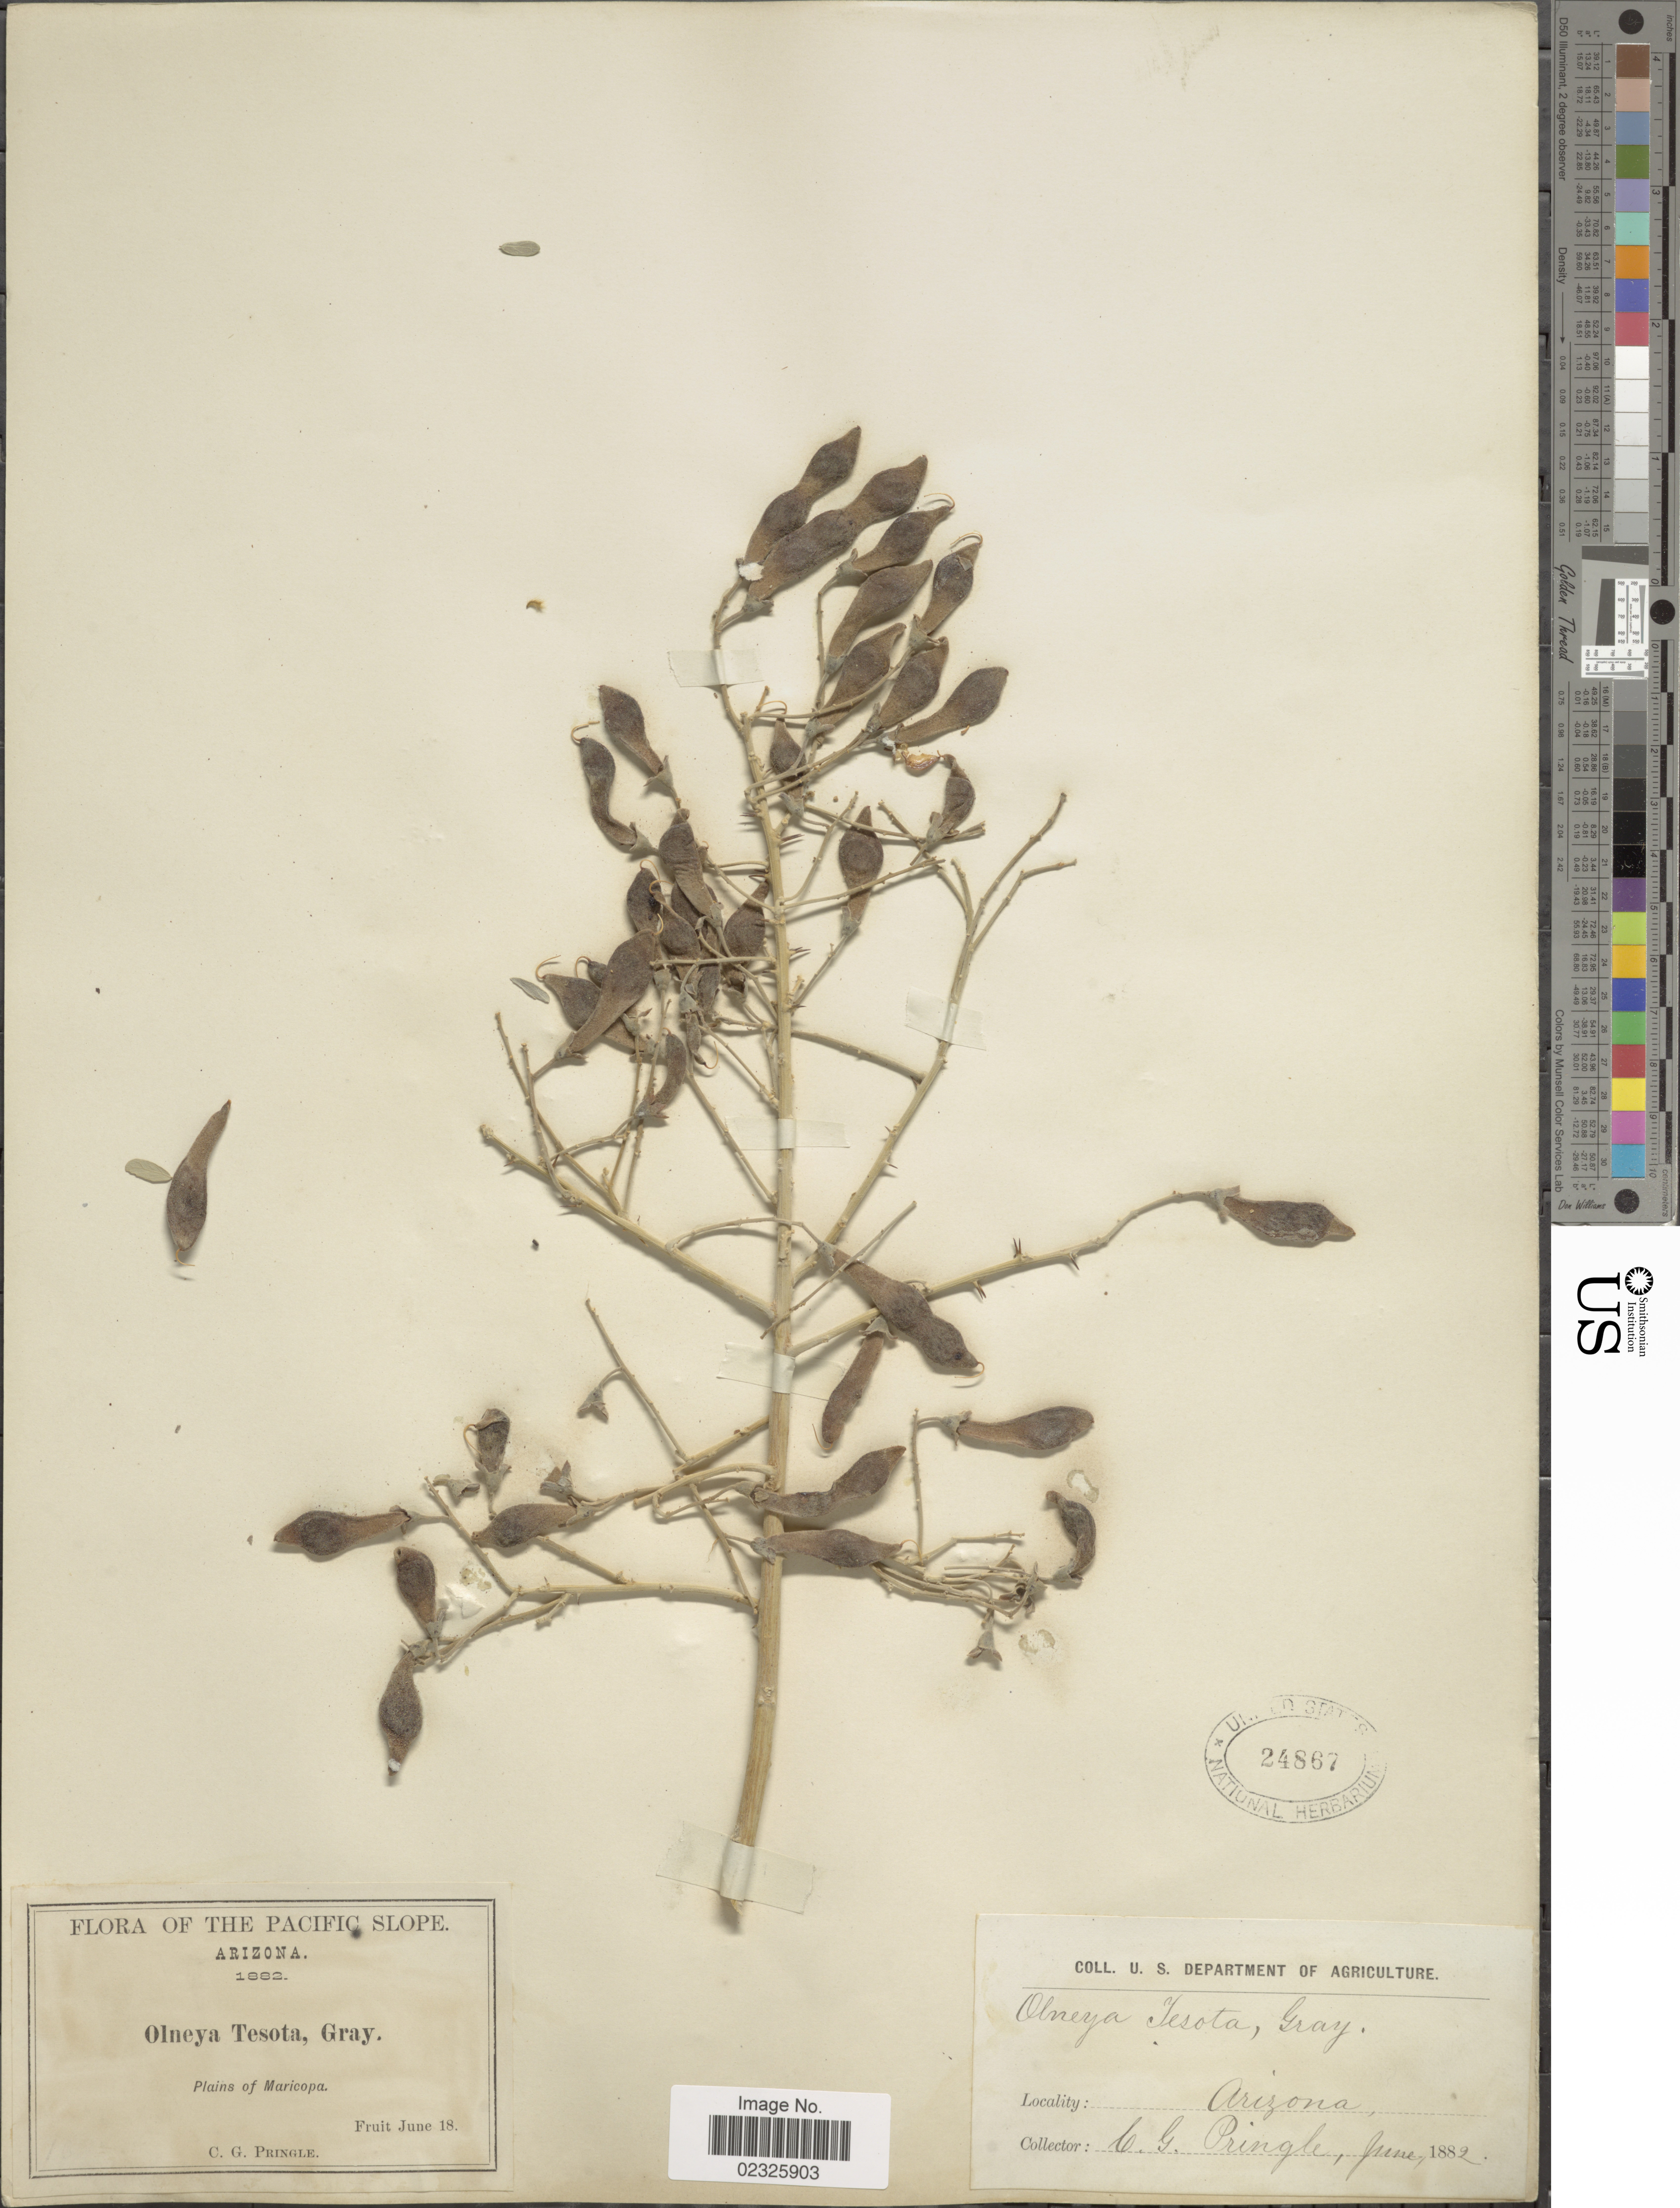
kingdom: Plantae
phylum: Tracheophyta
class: Magnoliopsida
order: Fabales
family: Fabaceae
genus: Olneya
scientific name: Olneya tesota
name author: A. Gray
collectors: C. G. Pringle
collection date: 1882-06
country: United States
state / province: Arizona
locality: The Pacific Slope, plains of Maricopa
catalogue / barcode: US 24867